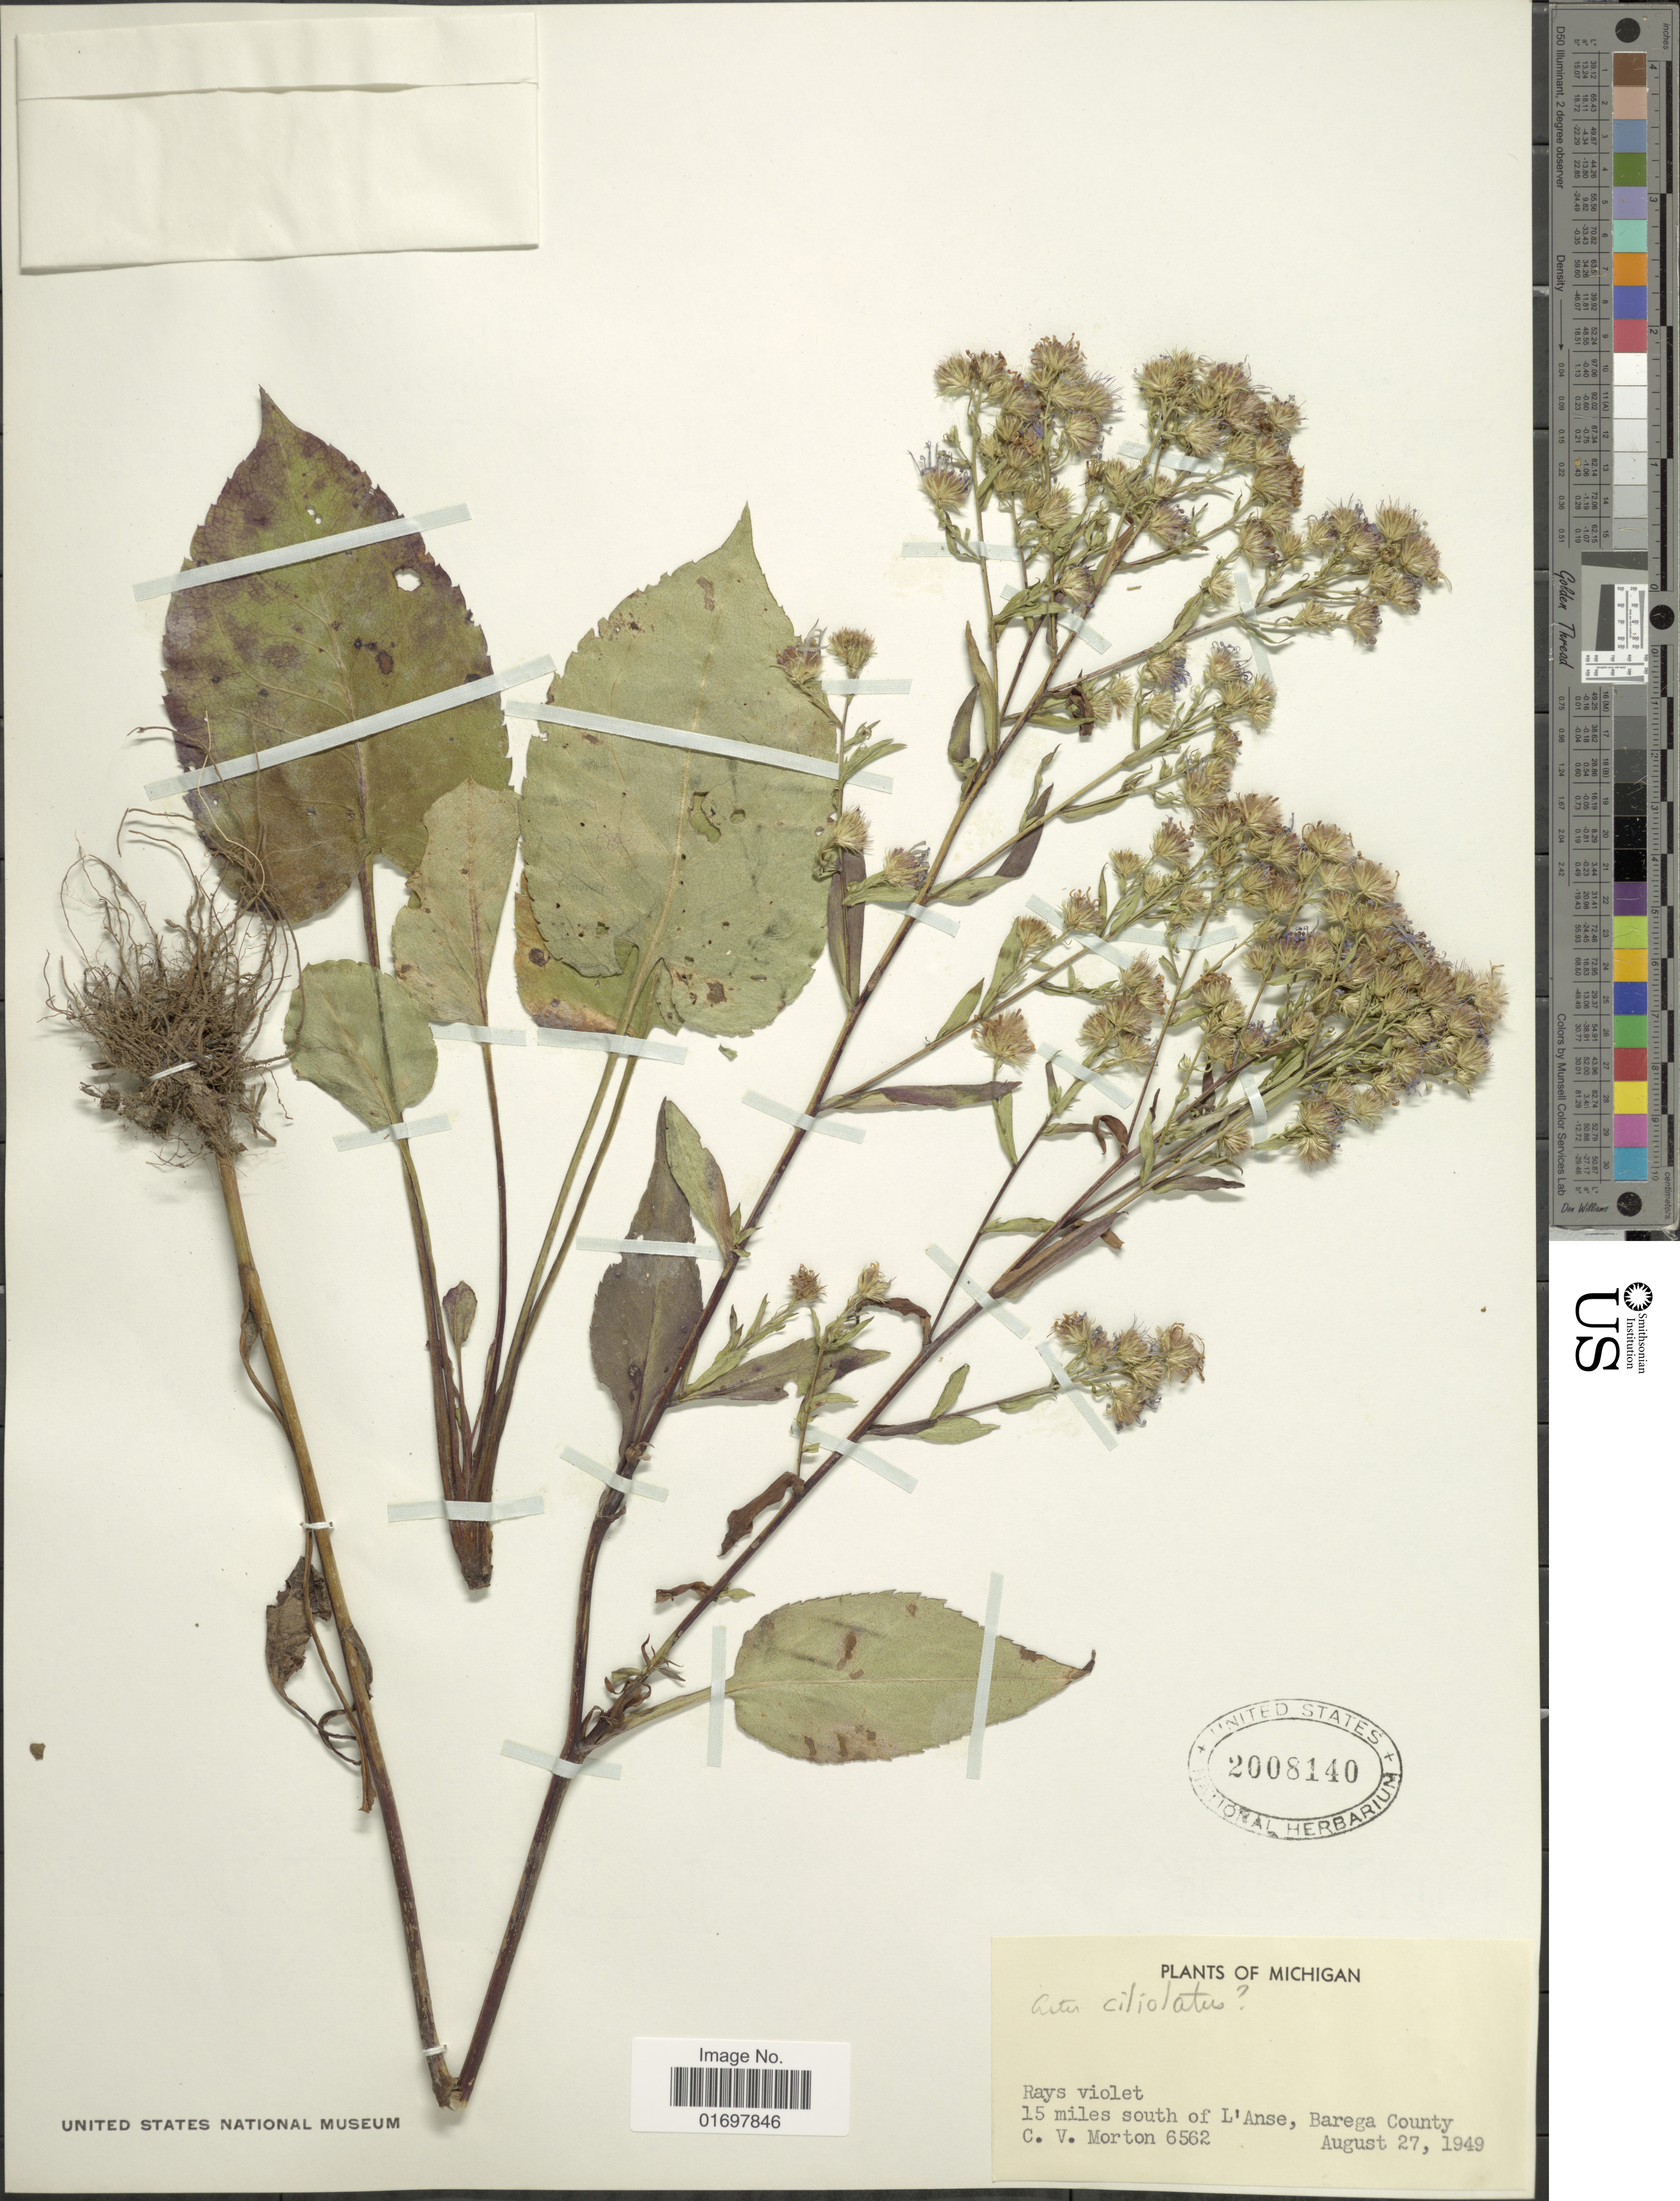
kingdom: Plantae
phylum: Tracheophyta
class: Magnoliopsida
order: Asterales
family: Asteraceae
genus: Symphyotrichum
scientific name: Symphyotrichum ciliolatum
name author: (Lindl.) Á. Löve & D. Löve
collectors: C. V. Morton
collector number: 6562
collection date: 1949-08-27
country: United States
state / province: Michigan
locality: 15 miles south of L'Anse, Barega County.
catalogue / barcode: US 2008140